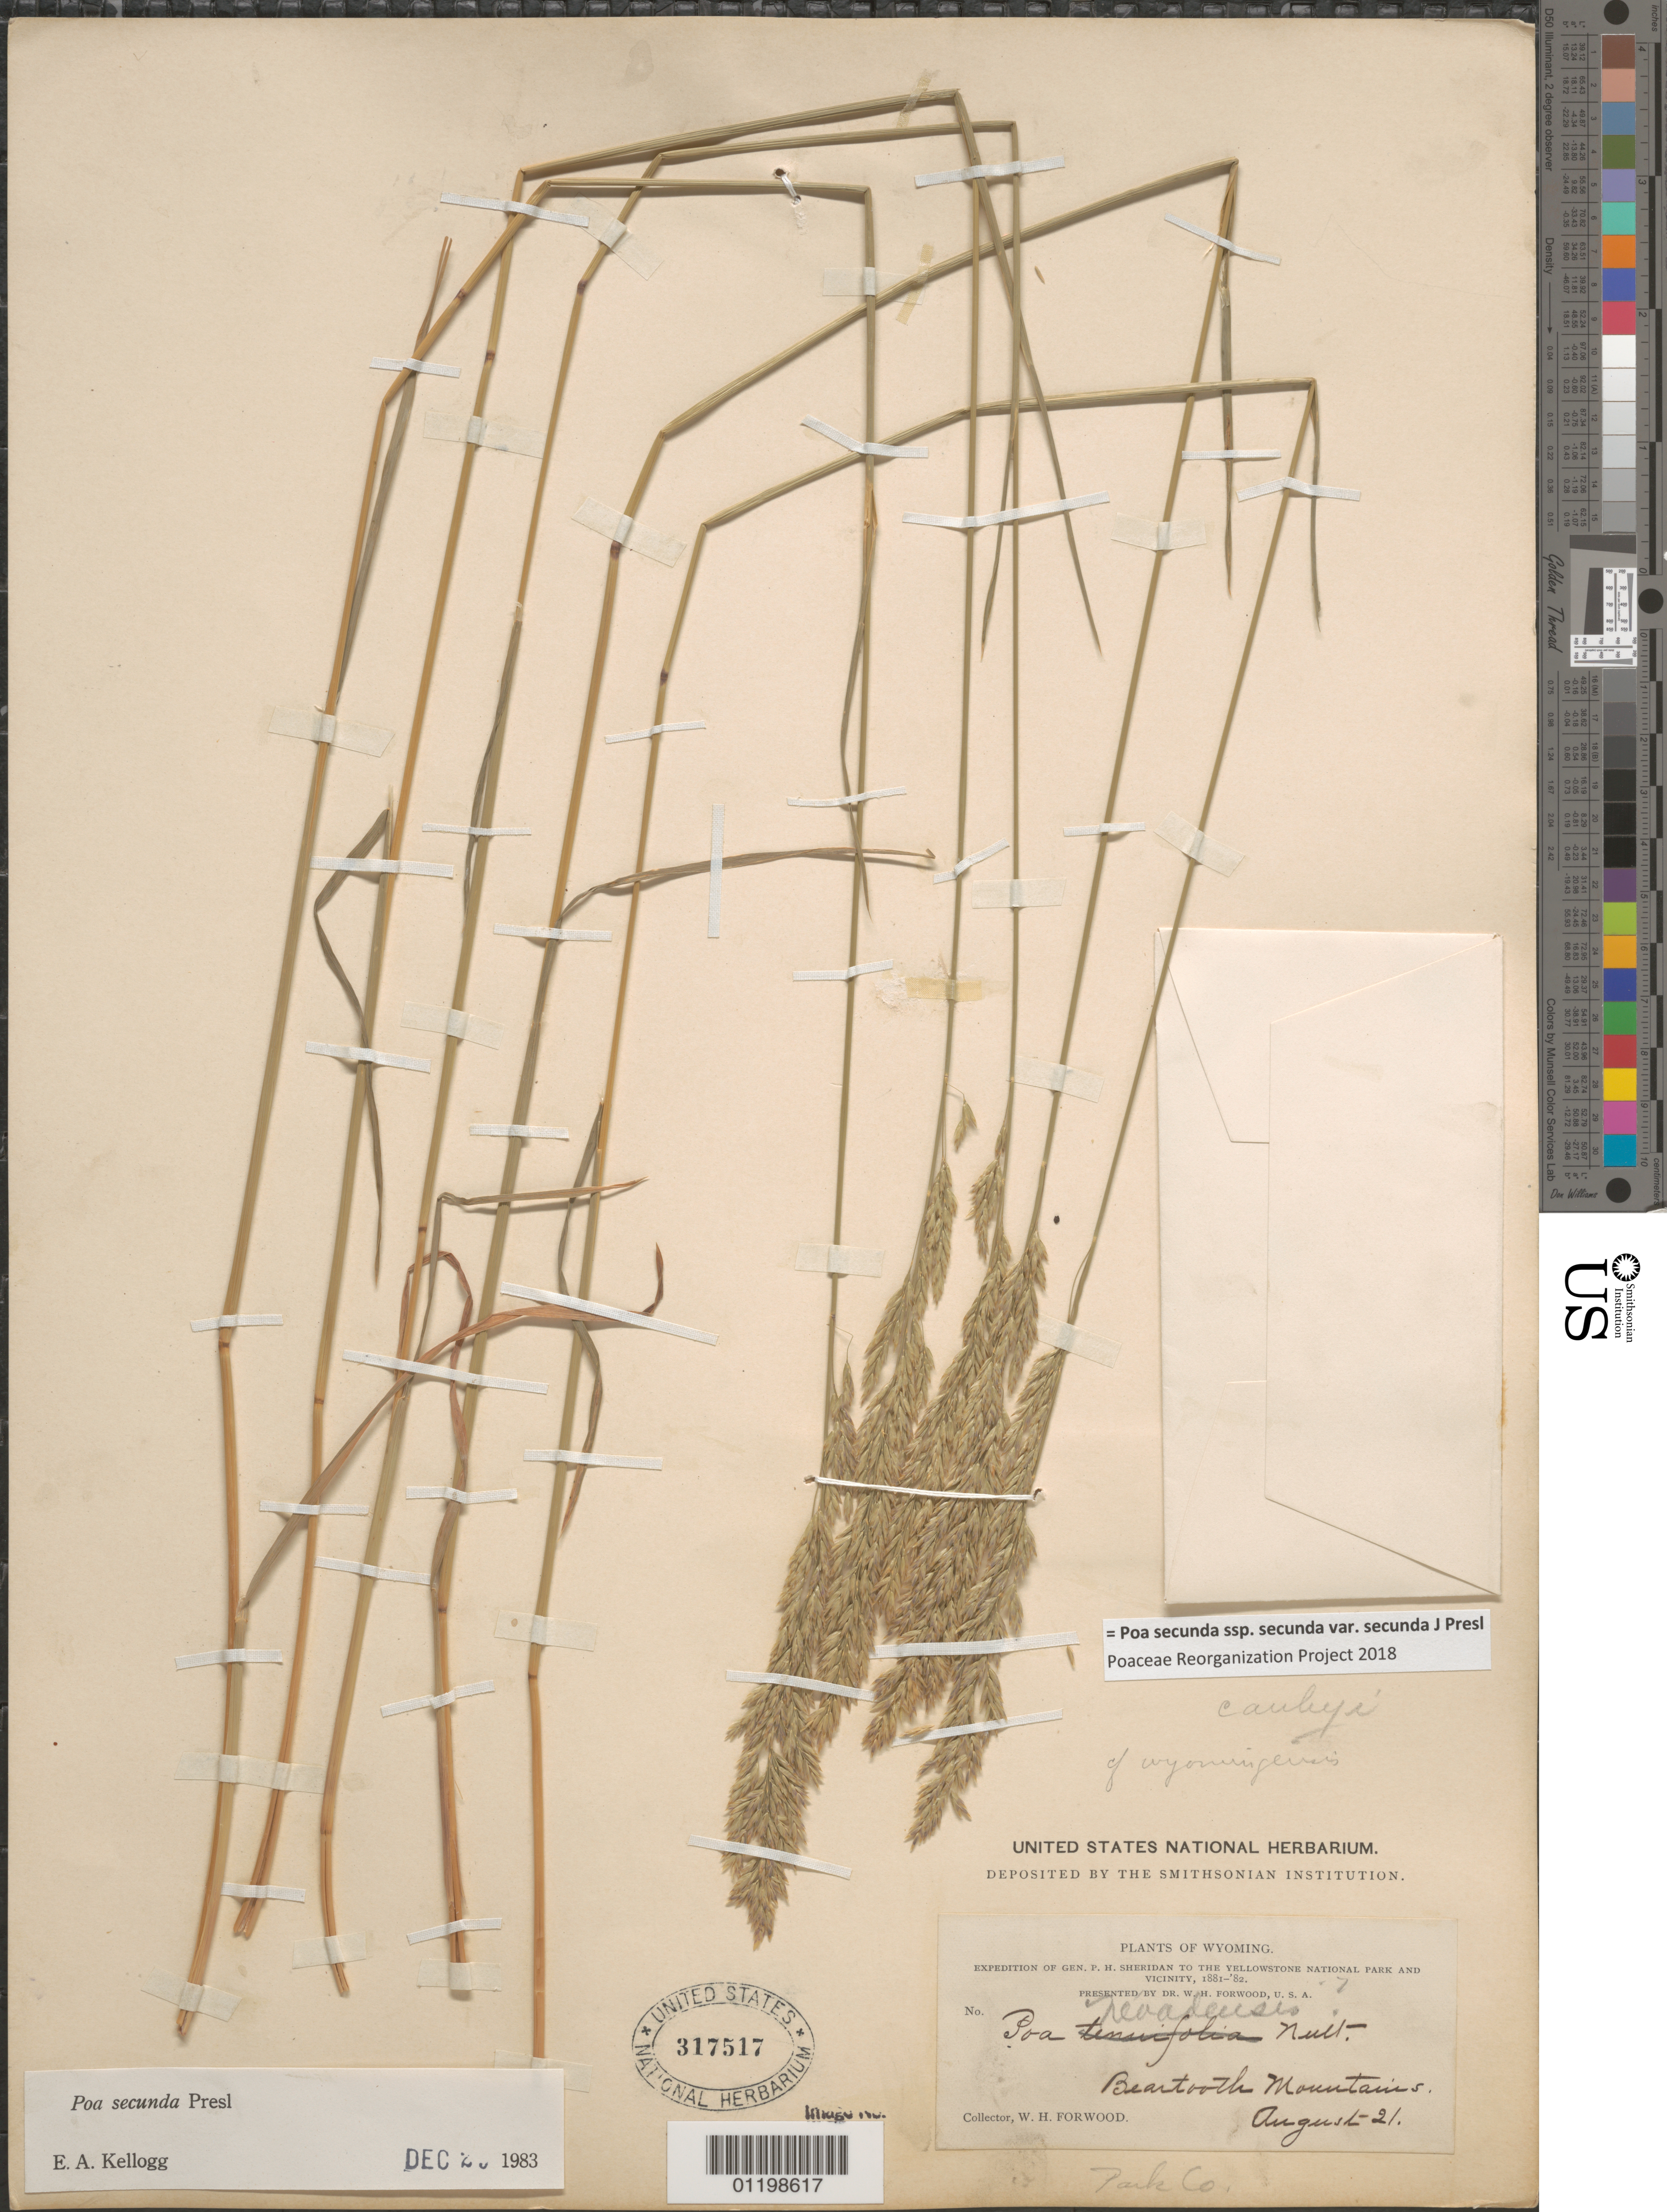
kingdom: Plantae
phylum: Tracheophyta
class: Liliopsida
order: Poales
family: Poaceae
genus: Poa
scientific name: Poa secunda subsp. secunda var. secunda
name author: J. Presl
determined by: Poaceae Reorganization Project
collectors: W. Forwood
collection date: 1881-08-21/1882-08-21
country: United States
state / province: Wyoming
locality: Beartooth Mts.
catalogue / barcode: US 317517